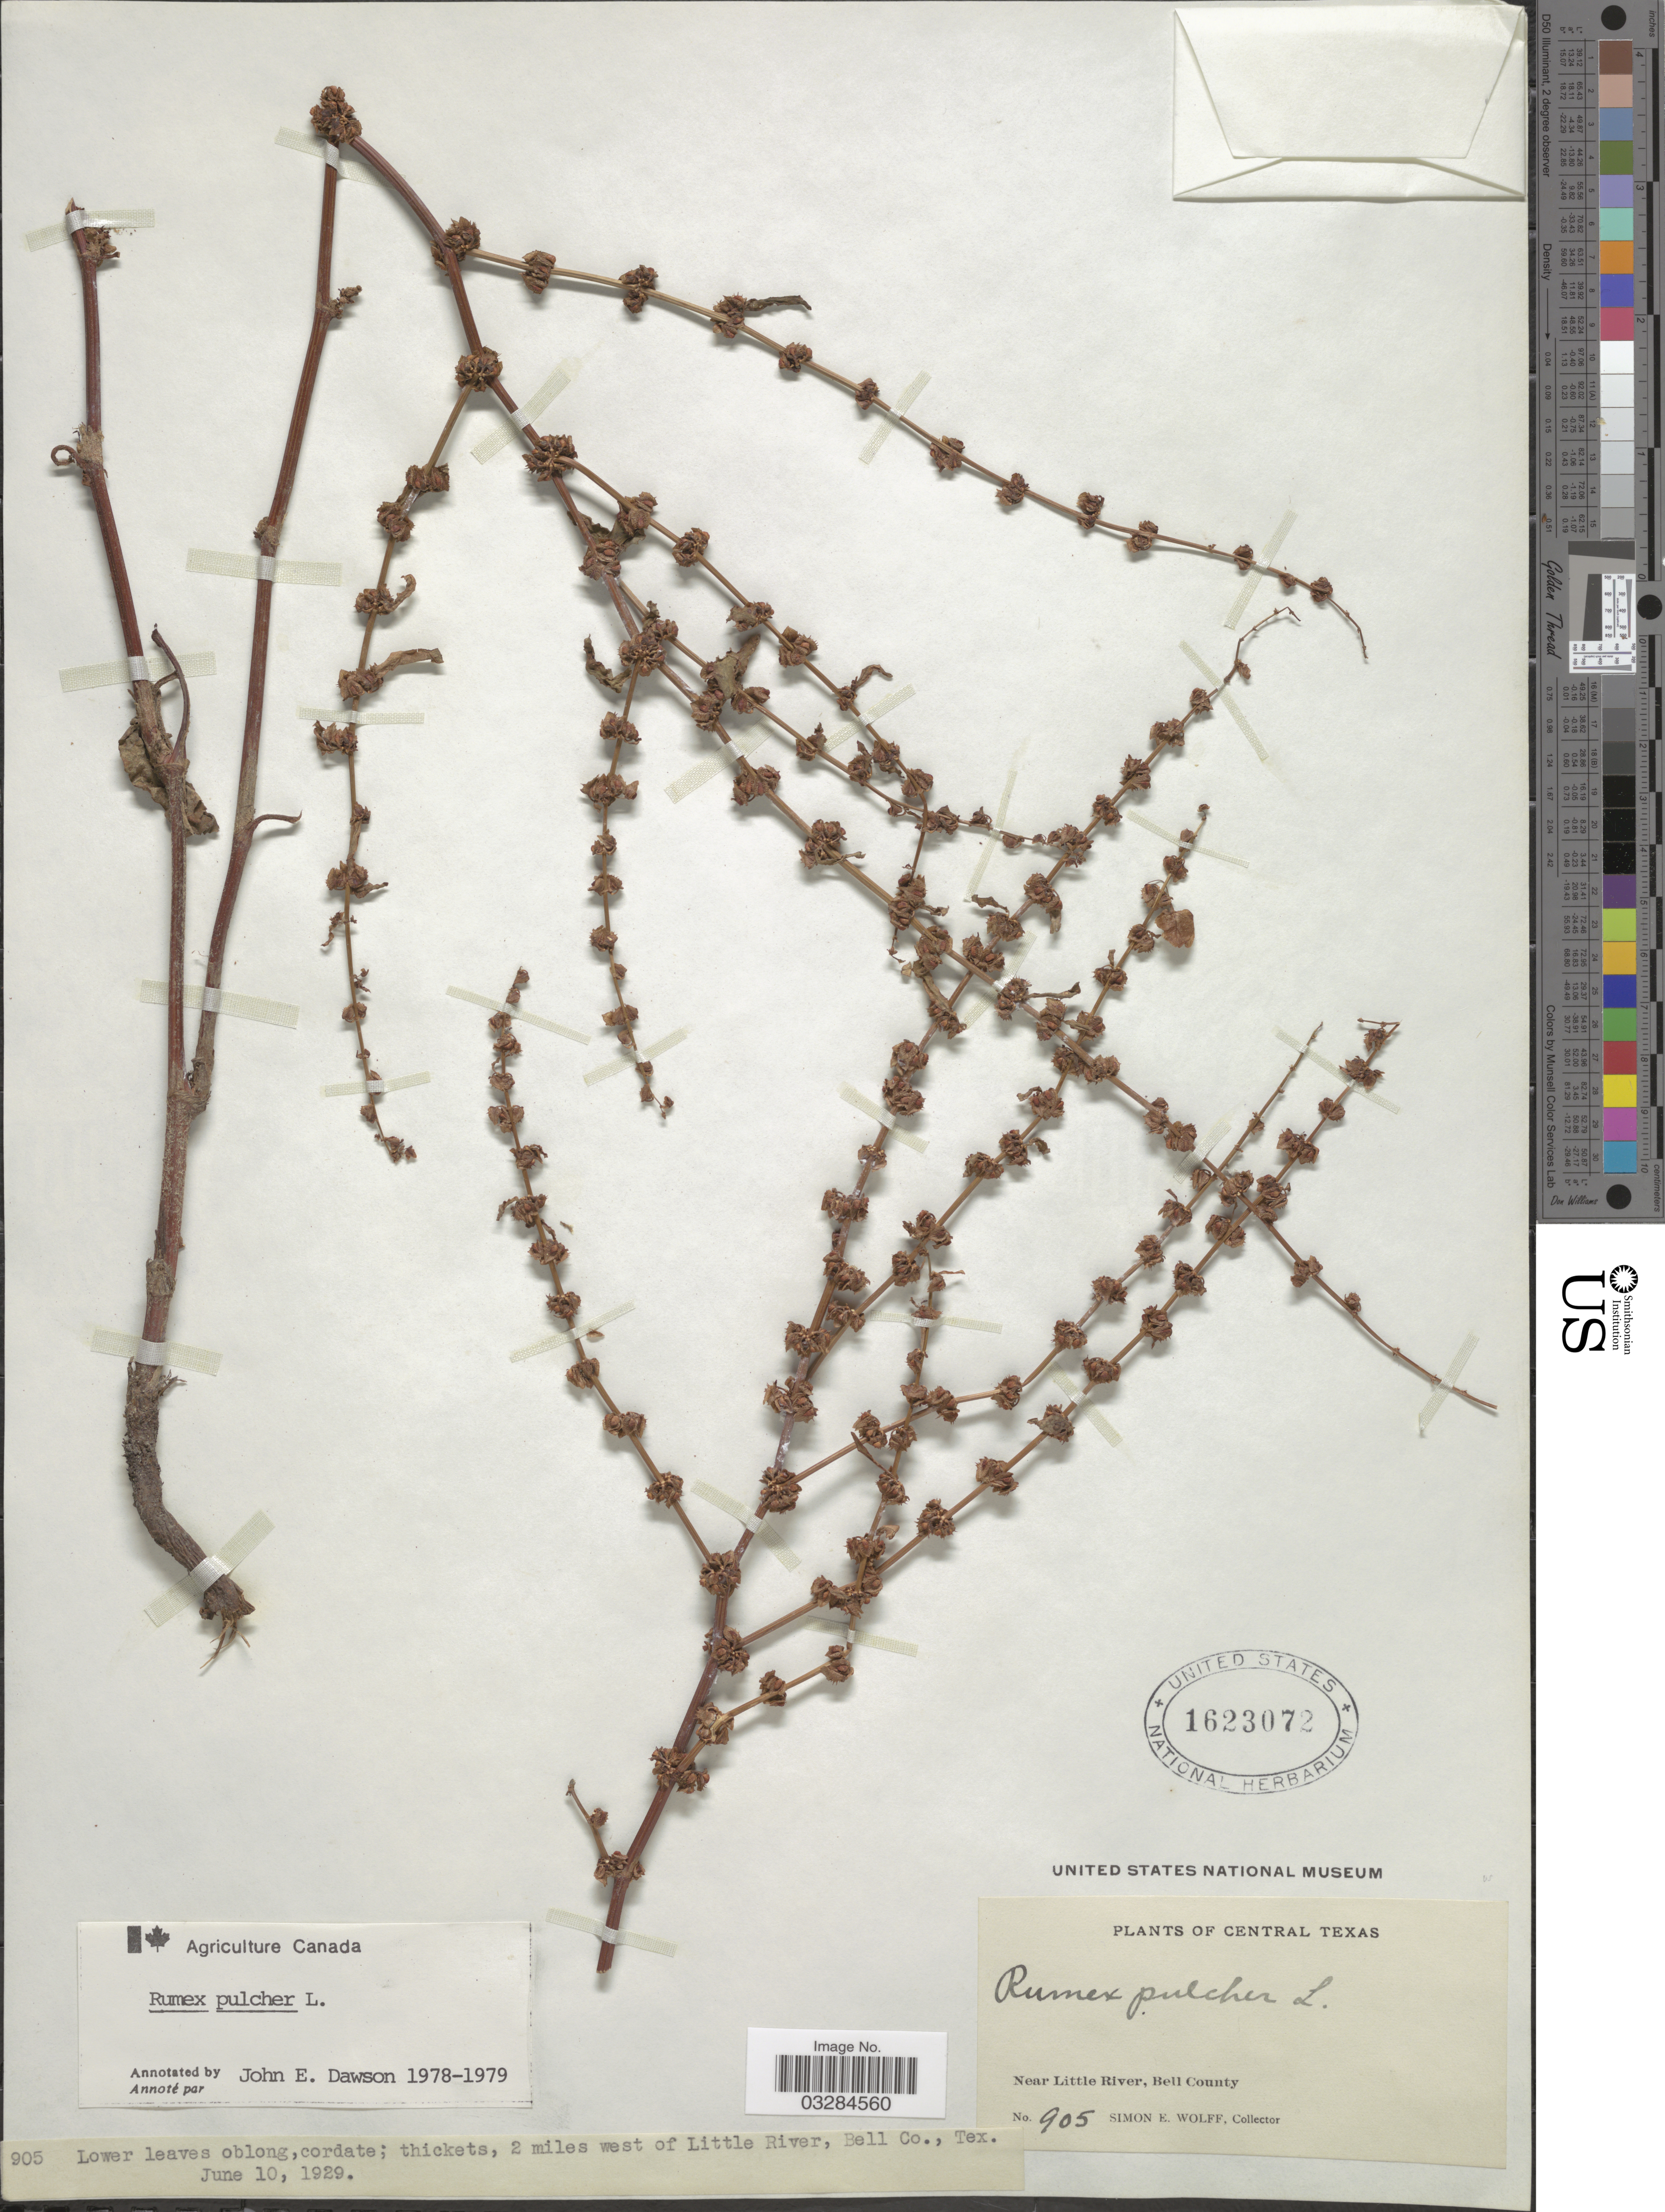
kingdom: Plantae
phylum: Tracheophyta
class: Magnoliopsida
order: Caryophyllales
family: Polygonaceae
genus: Rumex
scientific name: Rumex pulcher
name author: L.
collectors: S. E. Wolff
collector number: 905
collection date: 1929-06-10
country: United States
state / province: Texas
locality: Central Texas, Near Little River, Bell County. 2 miles west of Little River.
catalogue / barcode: US 1623072